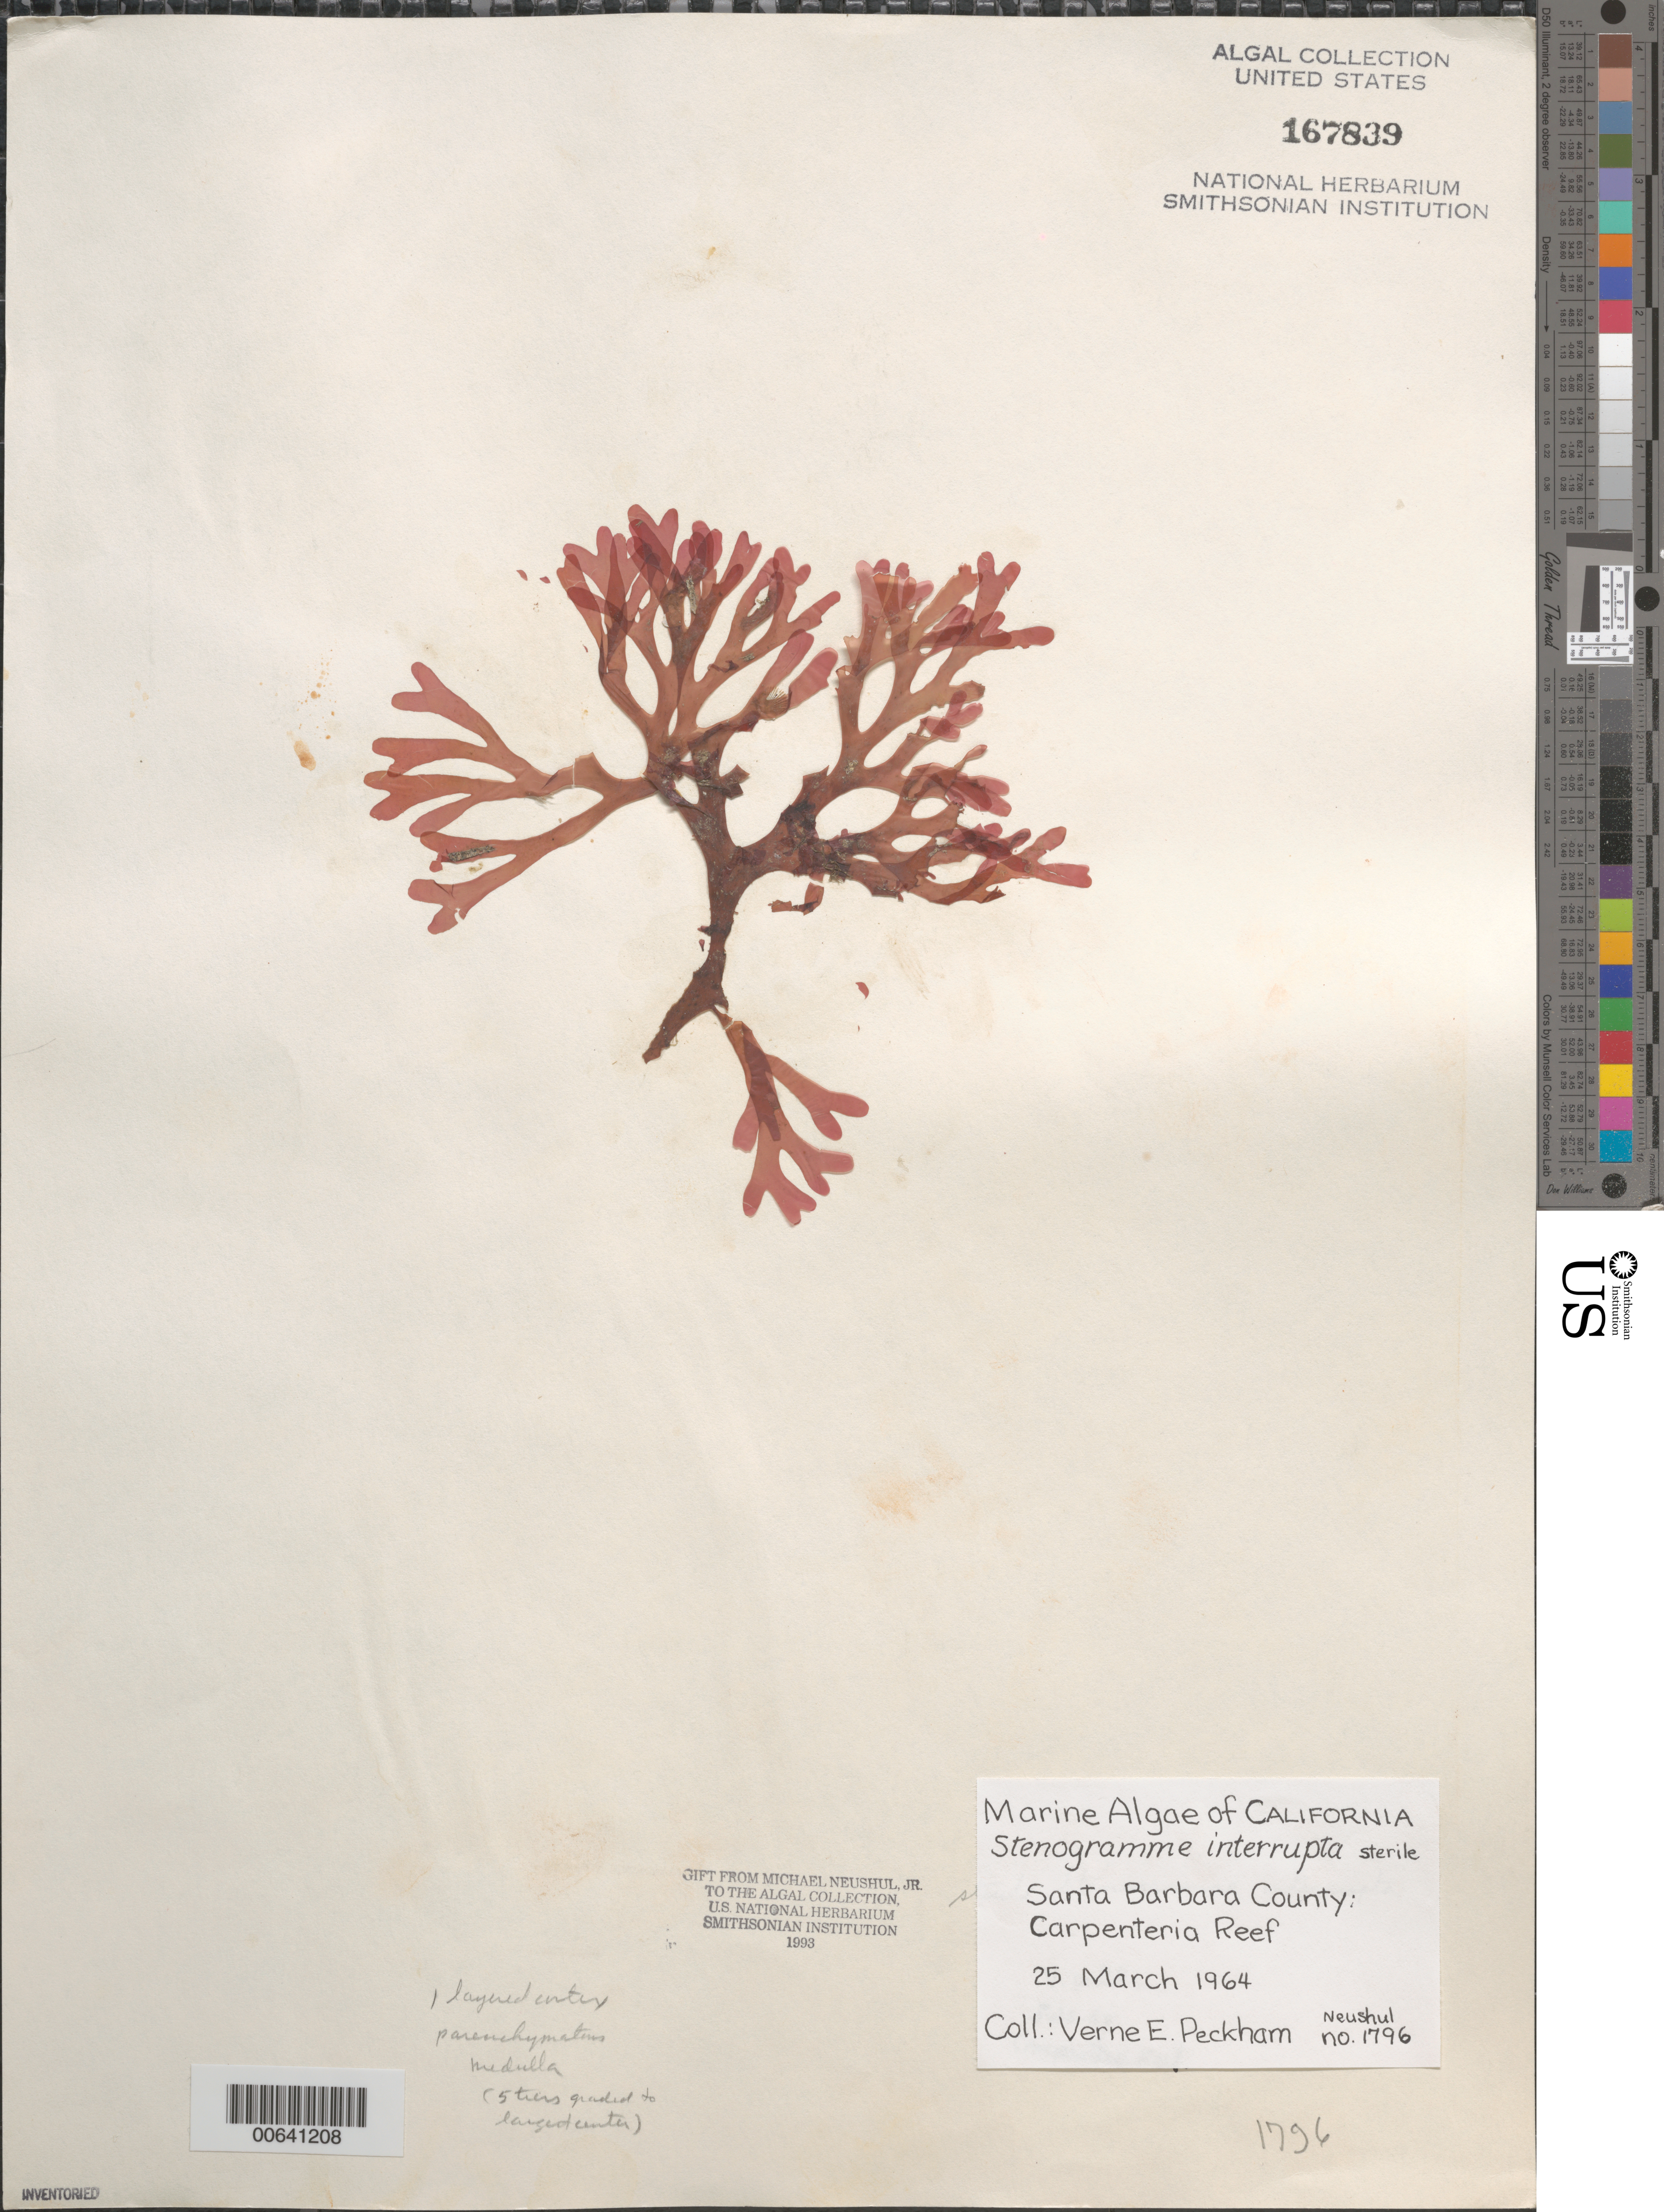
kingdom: Plantae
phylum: Rhodophyta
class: Florideophyceae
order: Gigartinales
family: Phyllophoraceae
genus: Stenogramma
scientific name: Stenogramma interruptum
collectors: V. Peckham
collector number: Neushul 1796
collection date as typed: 25 Mar 1964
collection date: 1964-03-25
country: United States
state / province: California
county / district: Santa Barbara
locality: Carpinteria Reef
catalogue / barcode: US 167839